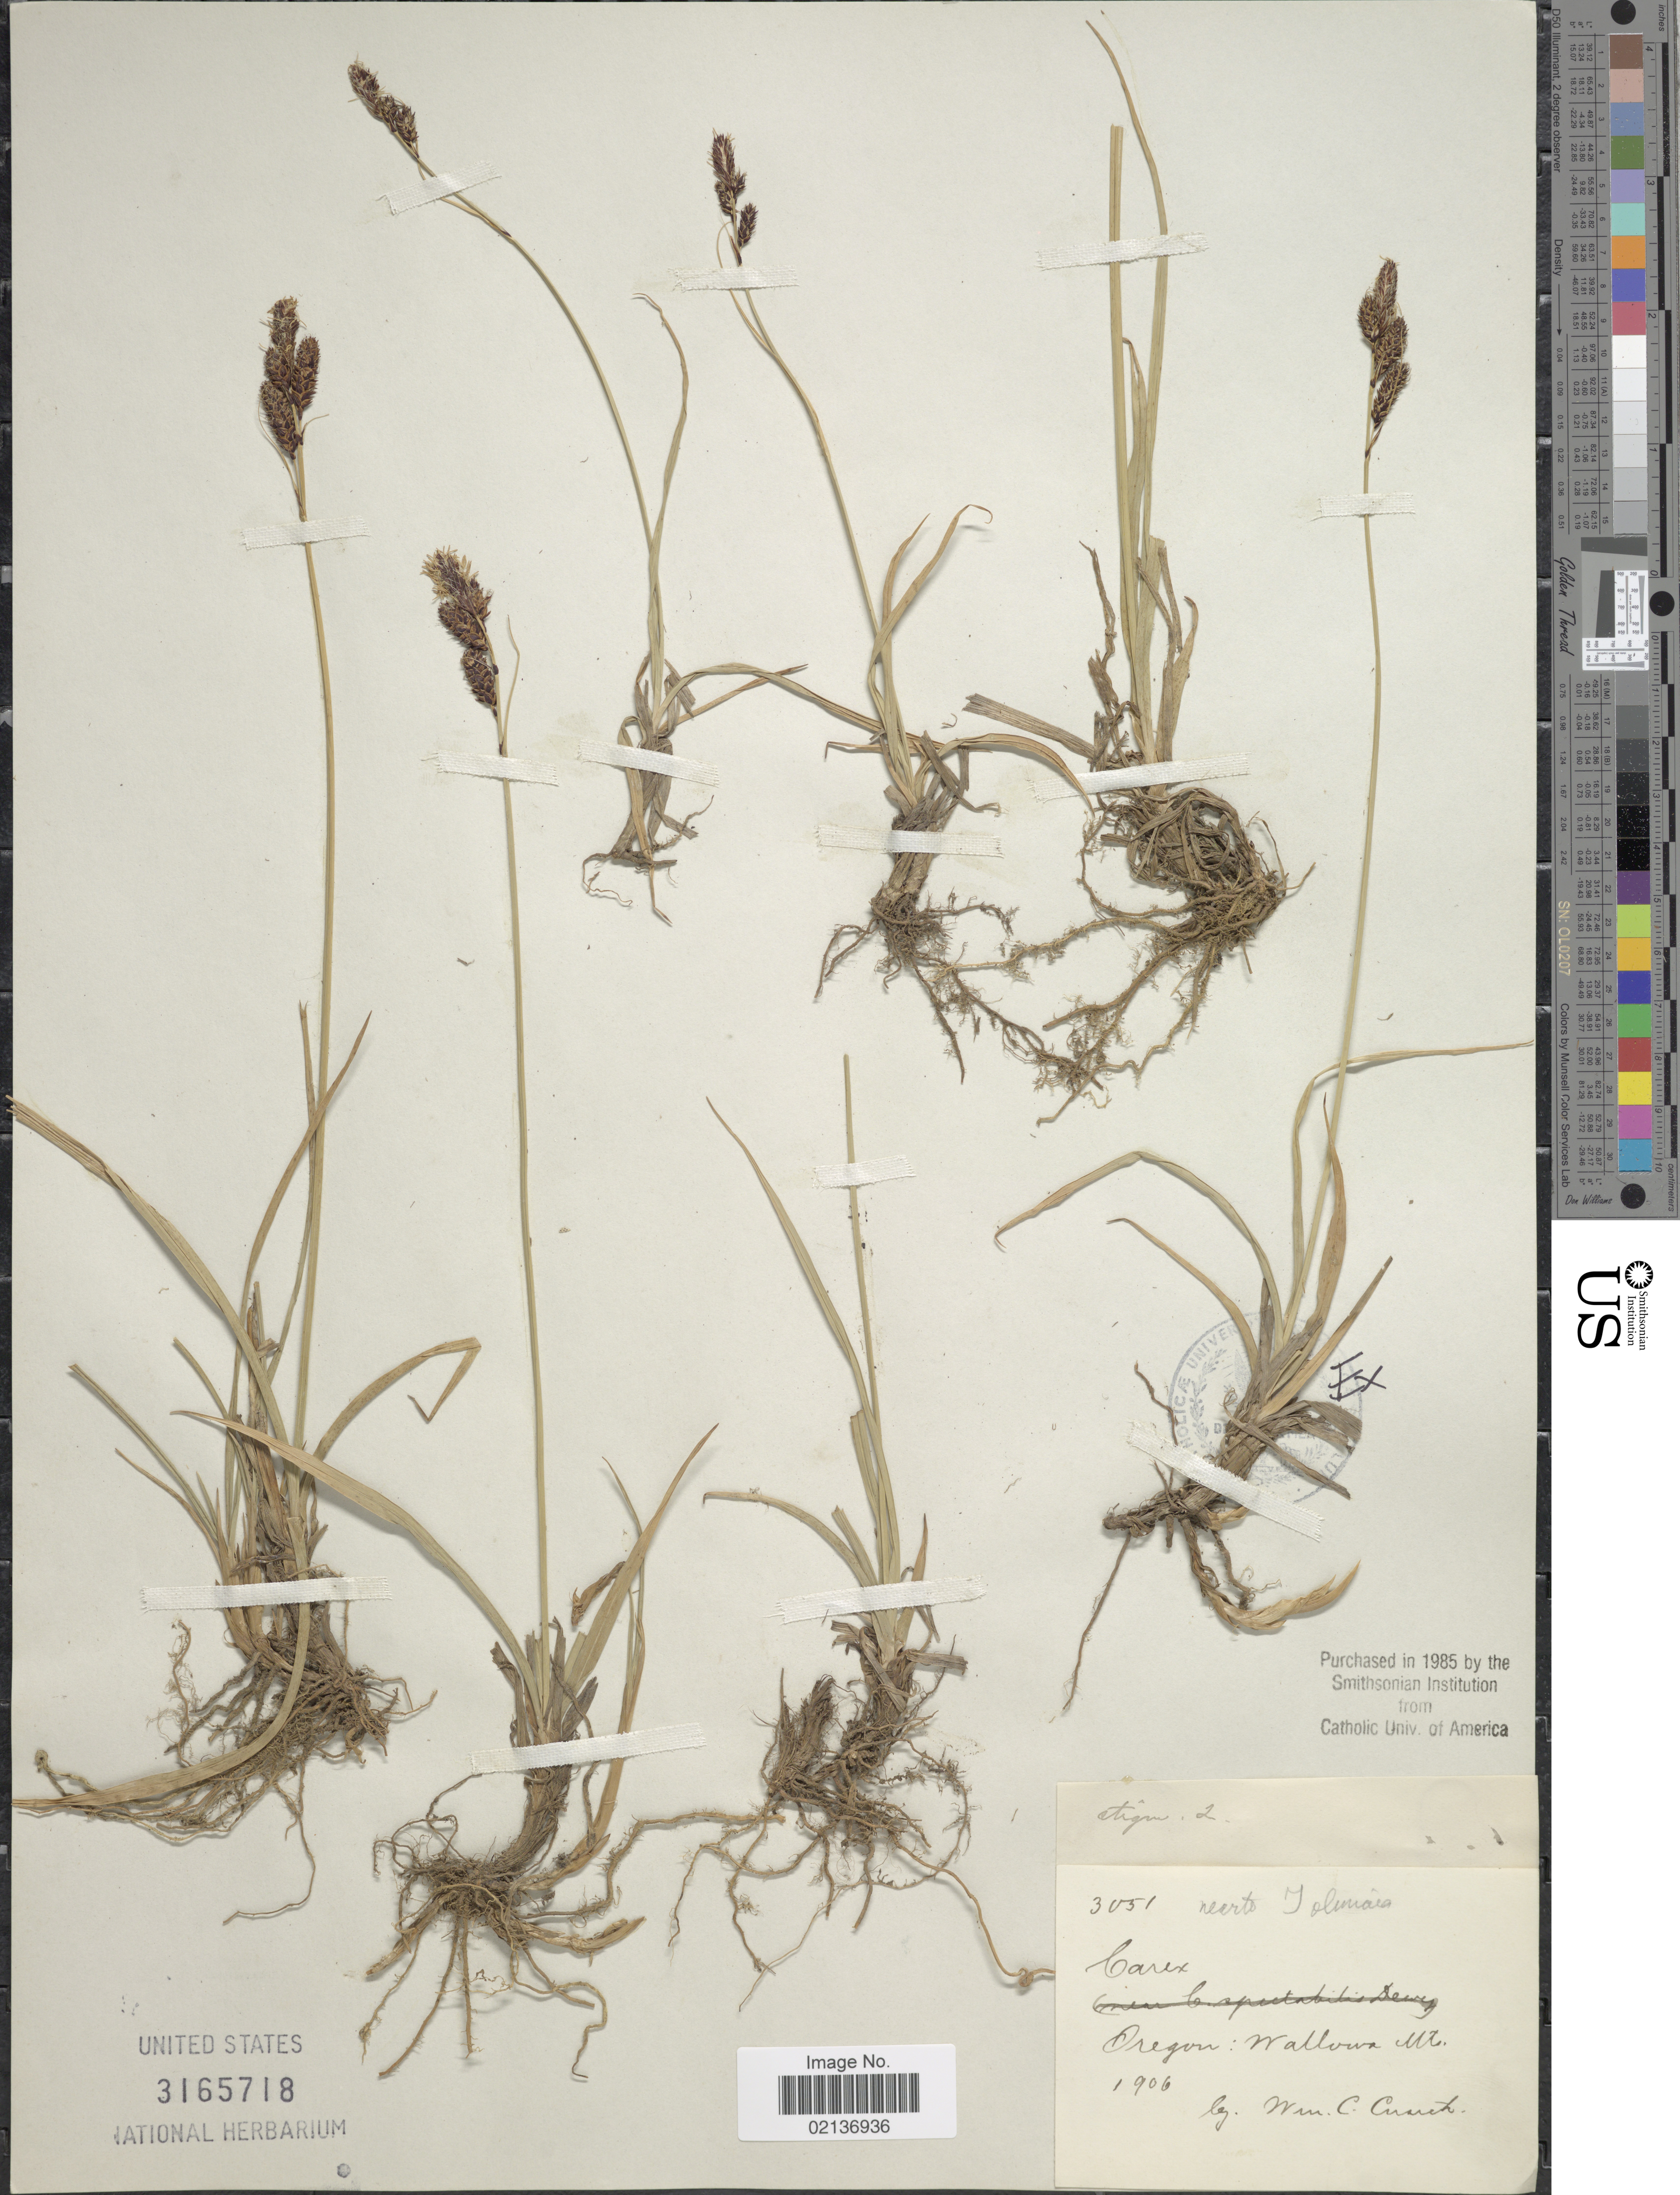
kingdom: Plantae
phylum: Tracheophyta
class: Liliopsida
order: Poales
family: Cyperaceae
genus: Carex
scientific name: Carex spectabilis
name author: Dewey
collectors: W. C. Cusick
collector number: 3051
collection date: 1906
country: United States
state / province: Oregon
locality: Wallowa Mt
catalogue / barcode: US 3165718